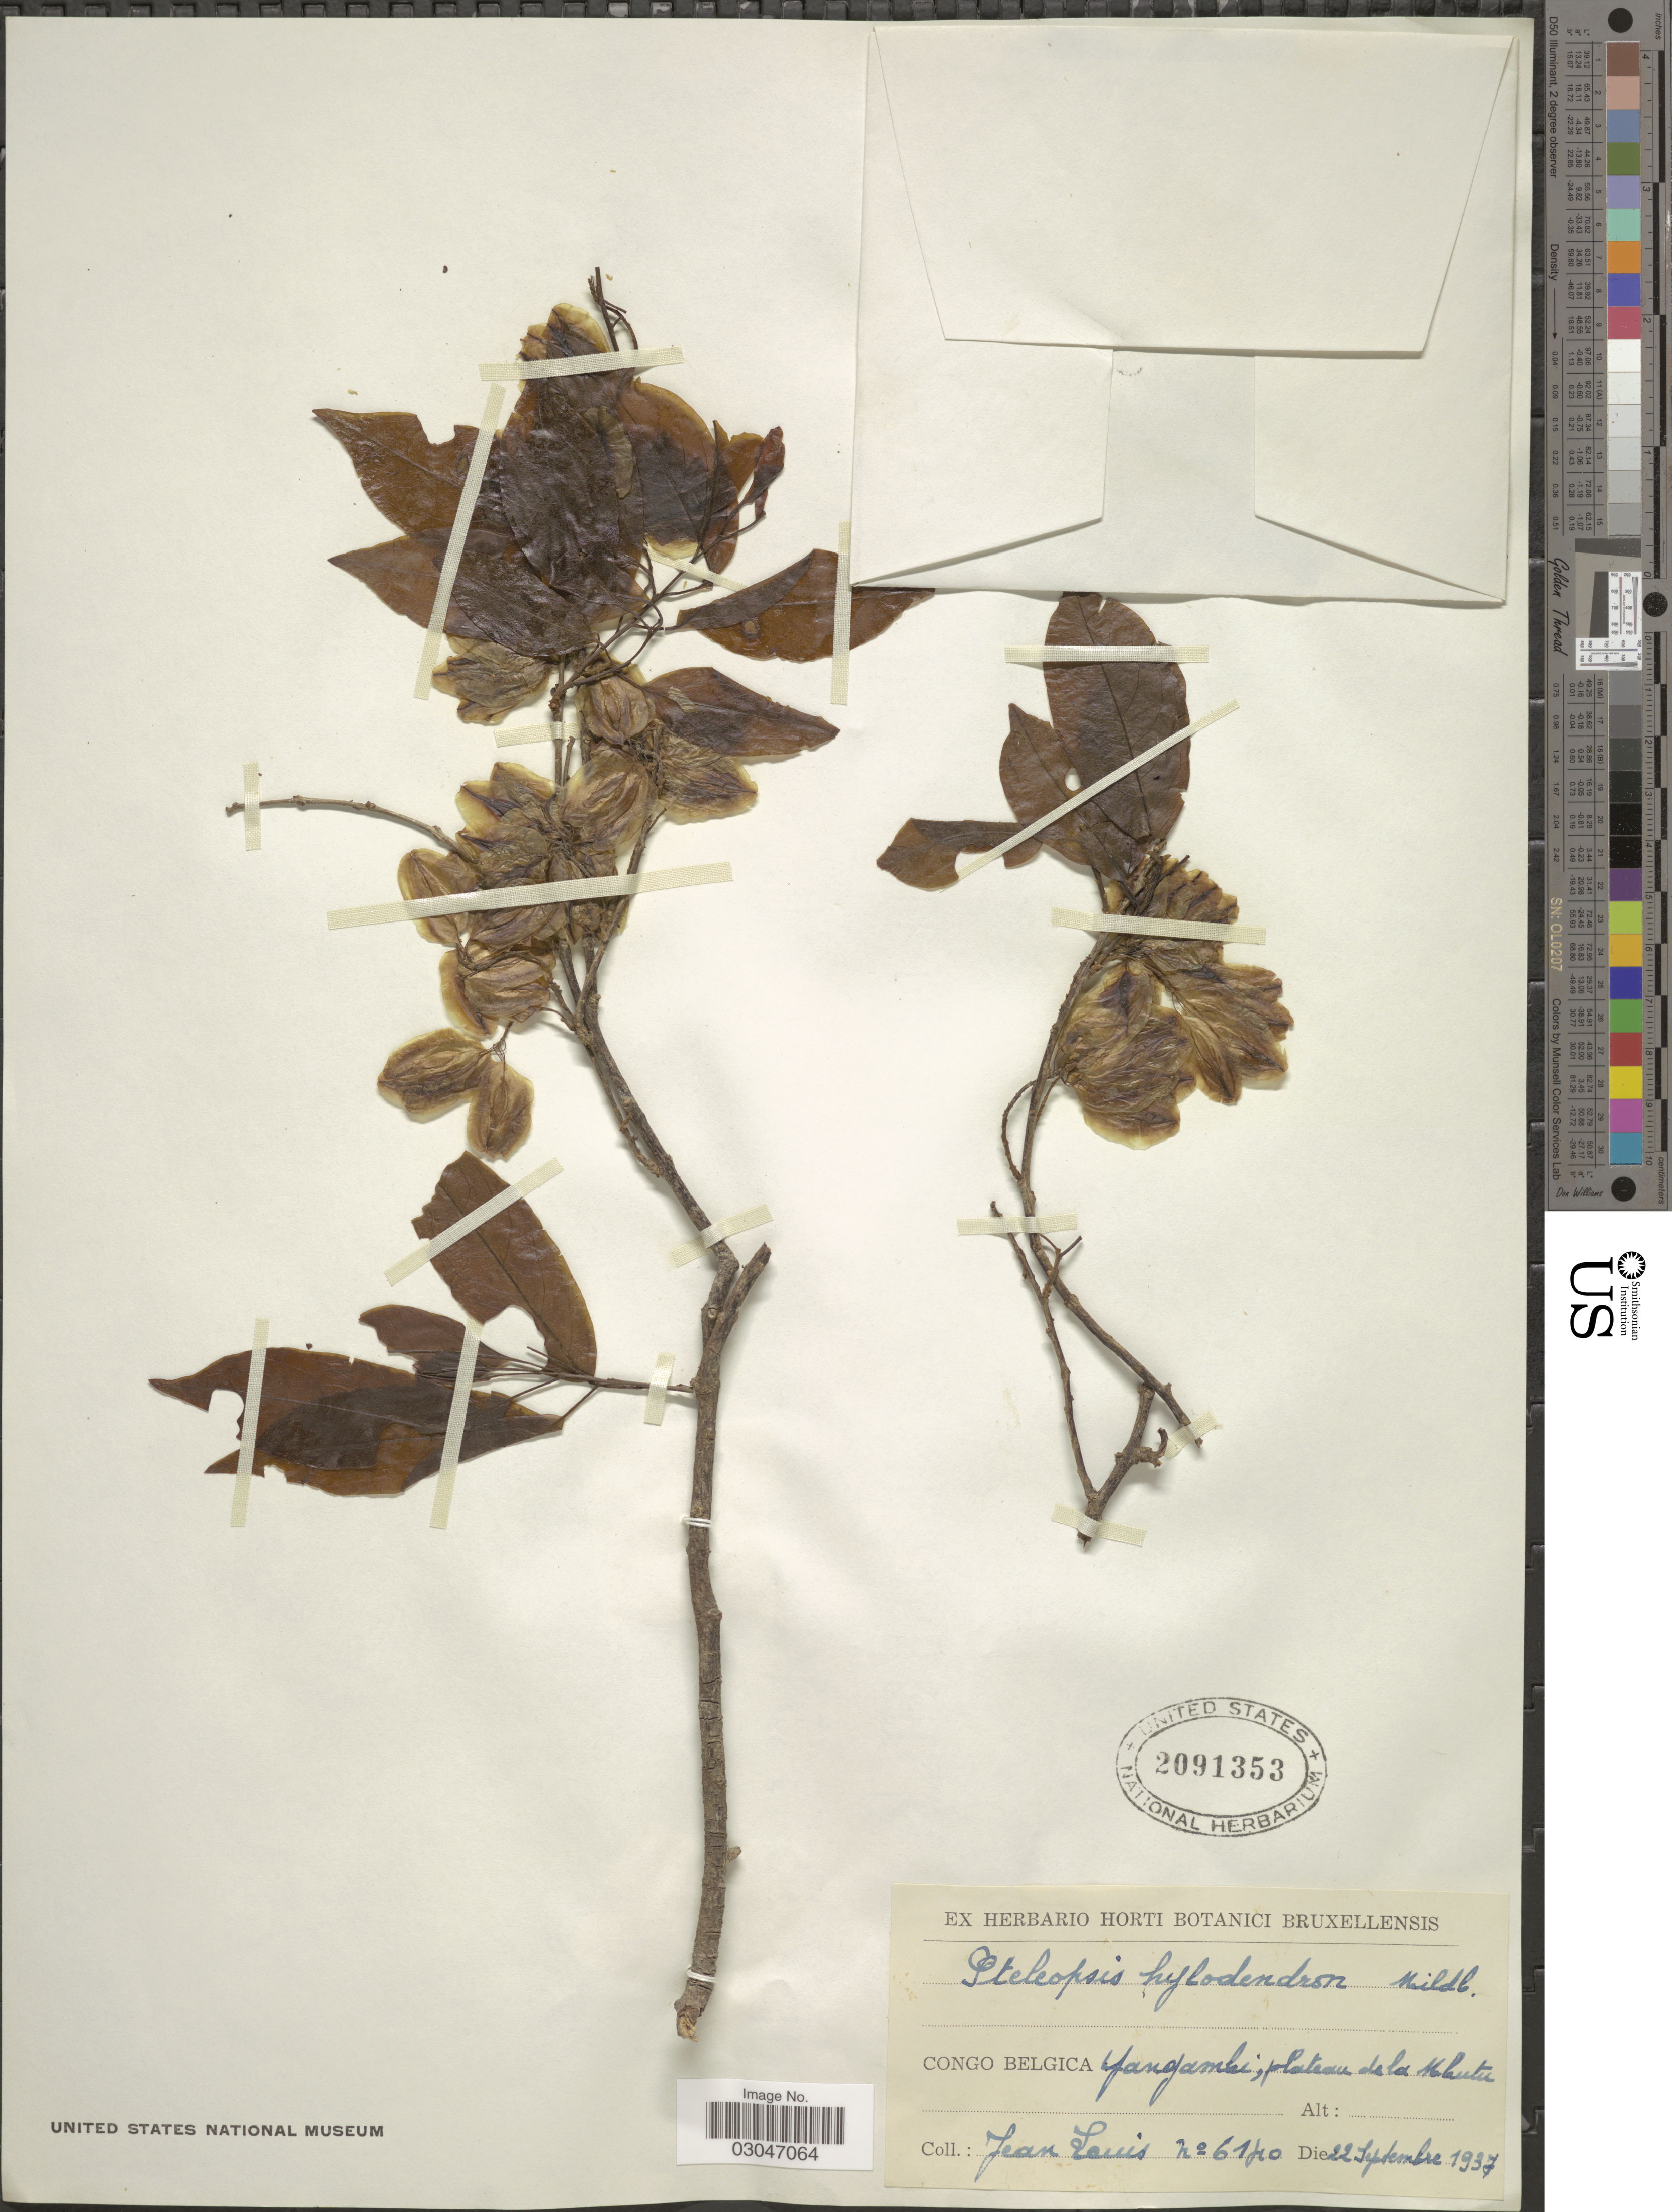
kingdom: Plantae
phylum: Tracheophyta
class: Magnoliopsida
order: Myrtales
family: Combretaceae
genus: Terminalia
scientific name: Terminalia hylodendron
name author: (Mildbr.) Gere & Boatwr.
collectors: J. Louis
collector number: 6140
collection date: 1937-09-22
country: Congo, Democratic Republic of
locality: Congo Belgica: Yangambi, plateau de la Mbutu.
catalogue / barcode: US 2091353